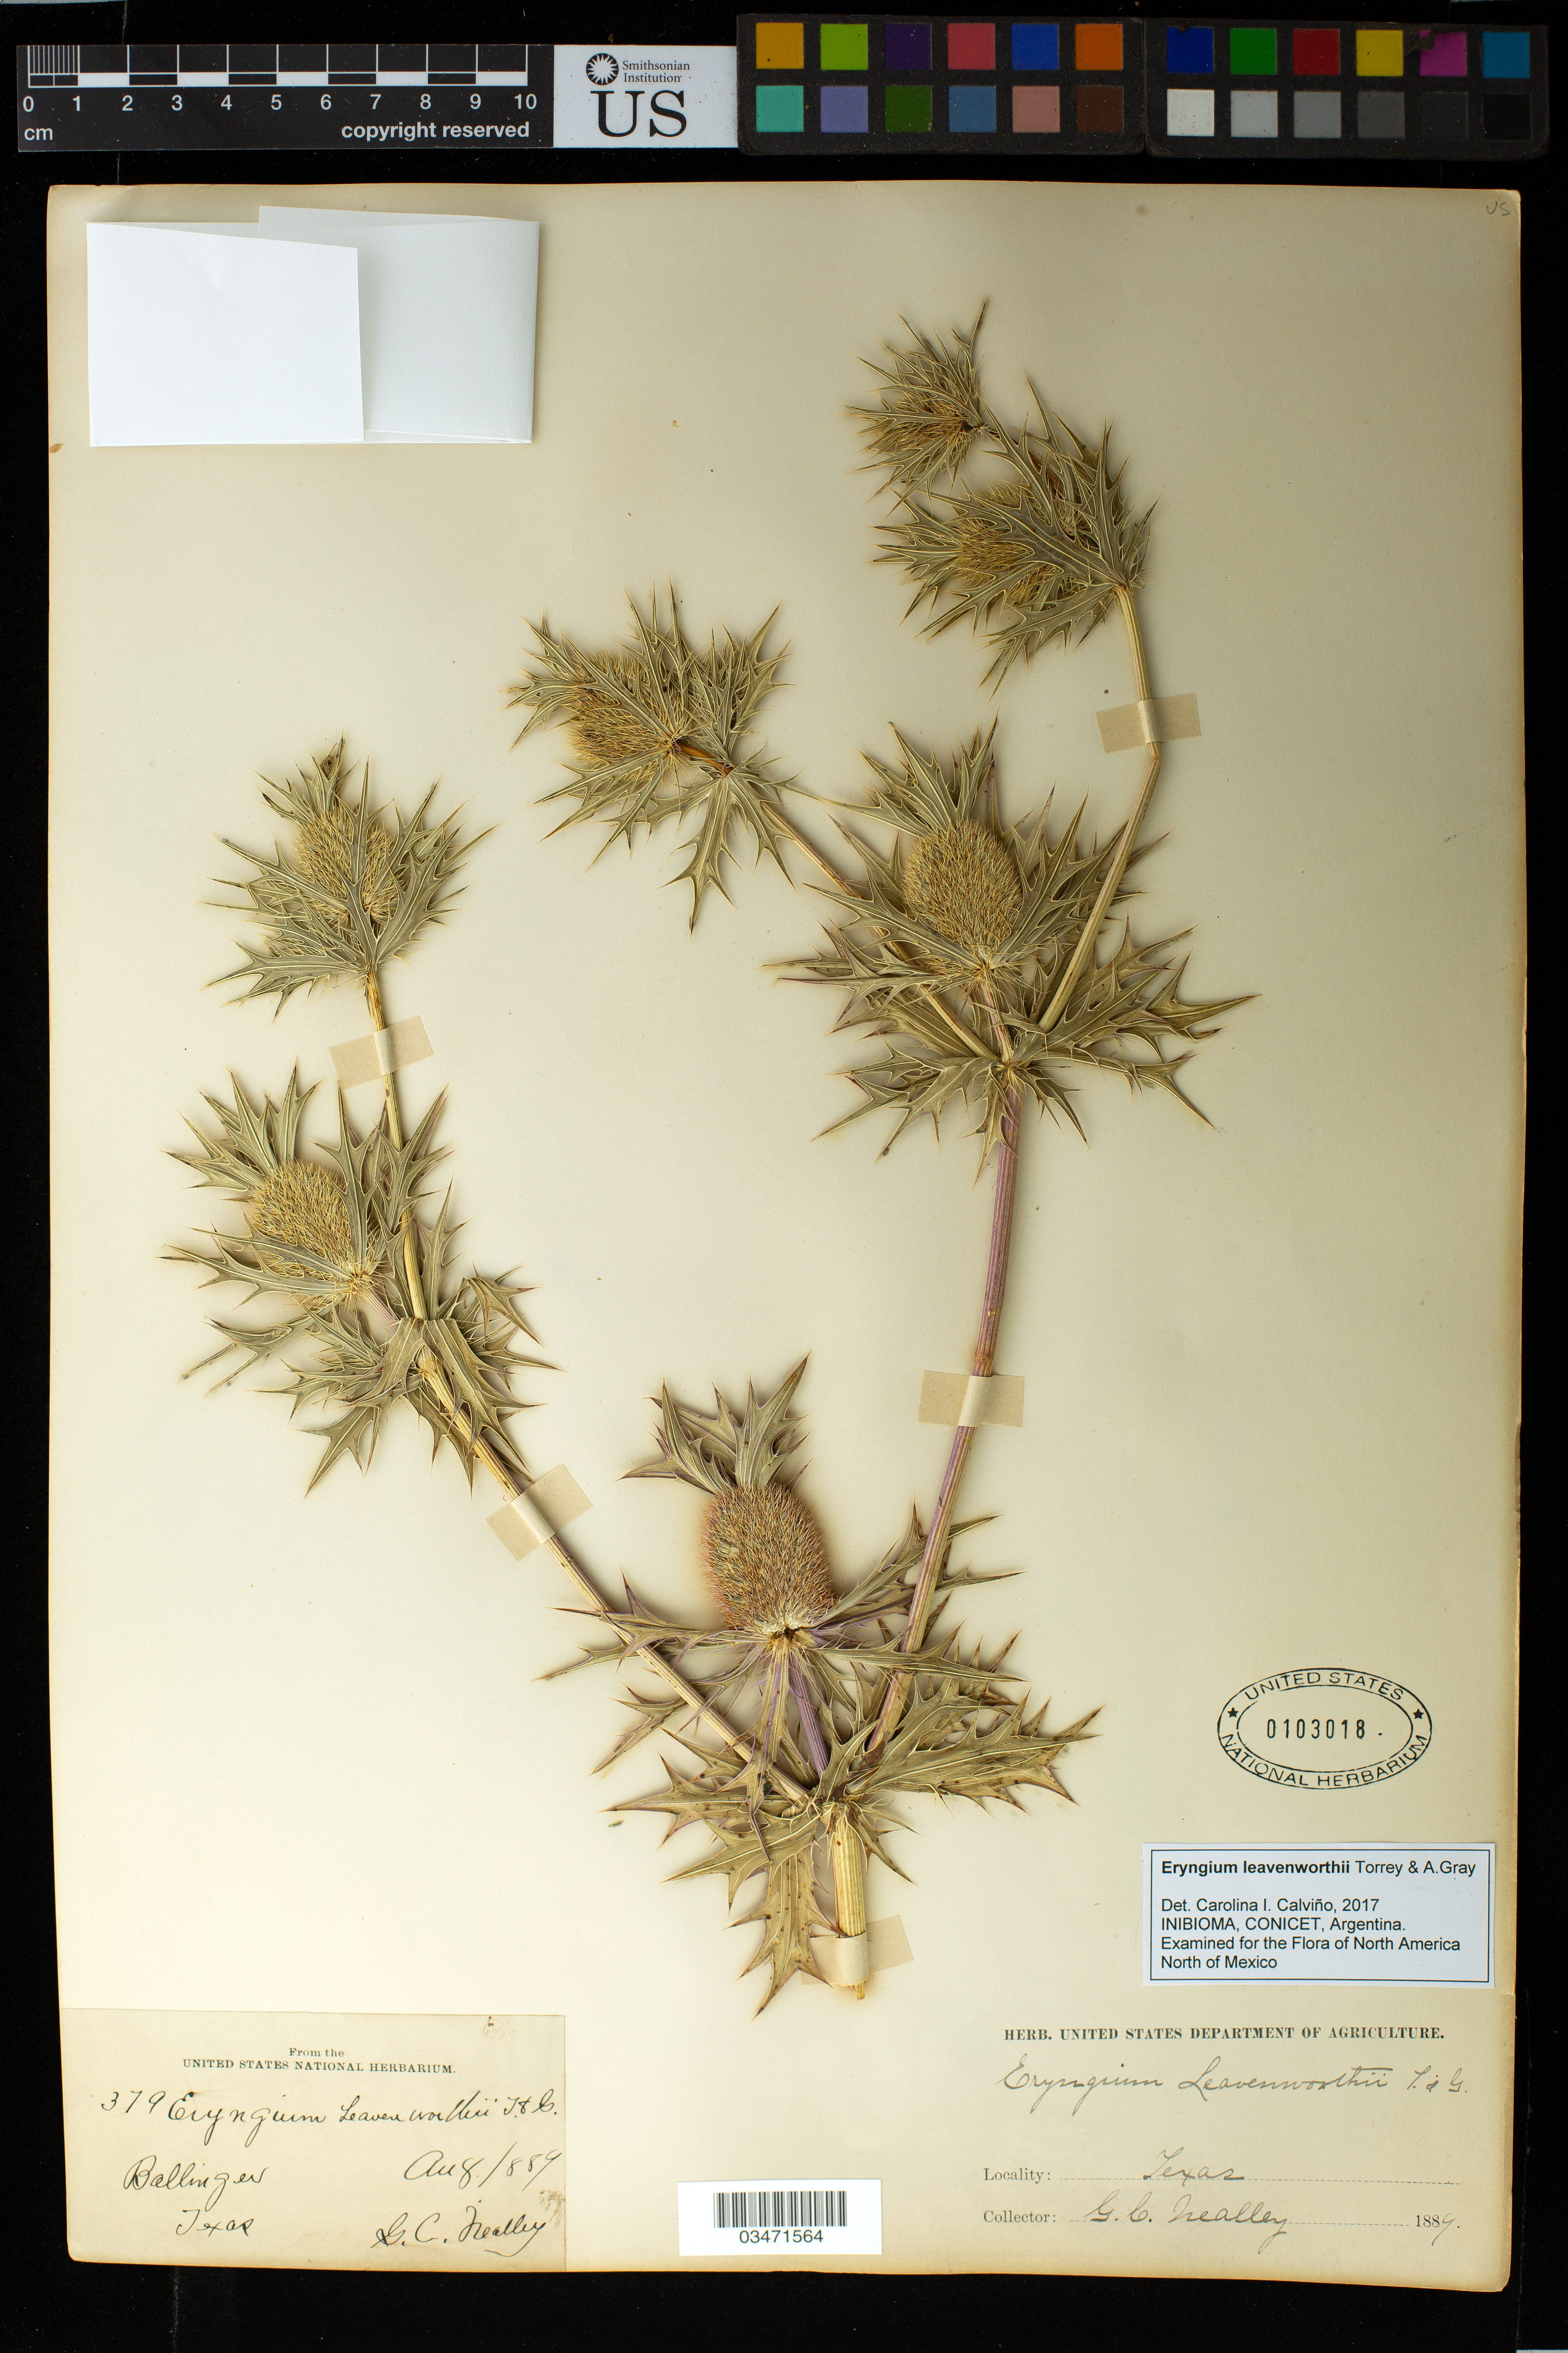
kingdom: Plantae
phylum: Tracheophyta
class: Magnoliopsida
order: Apiales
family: Apiaceae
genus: Eryngium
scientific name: Eryngium leavenworthii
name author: Torr. & A. Gray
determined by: Calviño, C. I.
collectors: G. C. Nealley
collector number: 379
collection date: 1889-08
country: United States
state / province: Texas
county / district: Runnels County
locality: Ballinger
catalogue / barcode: US 103018